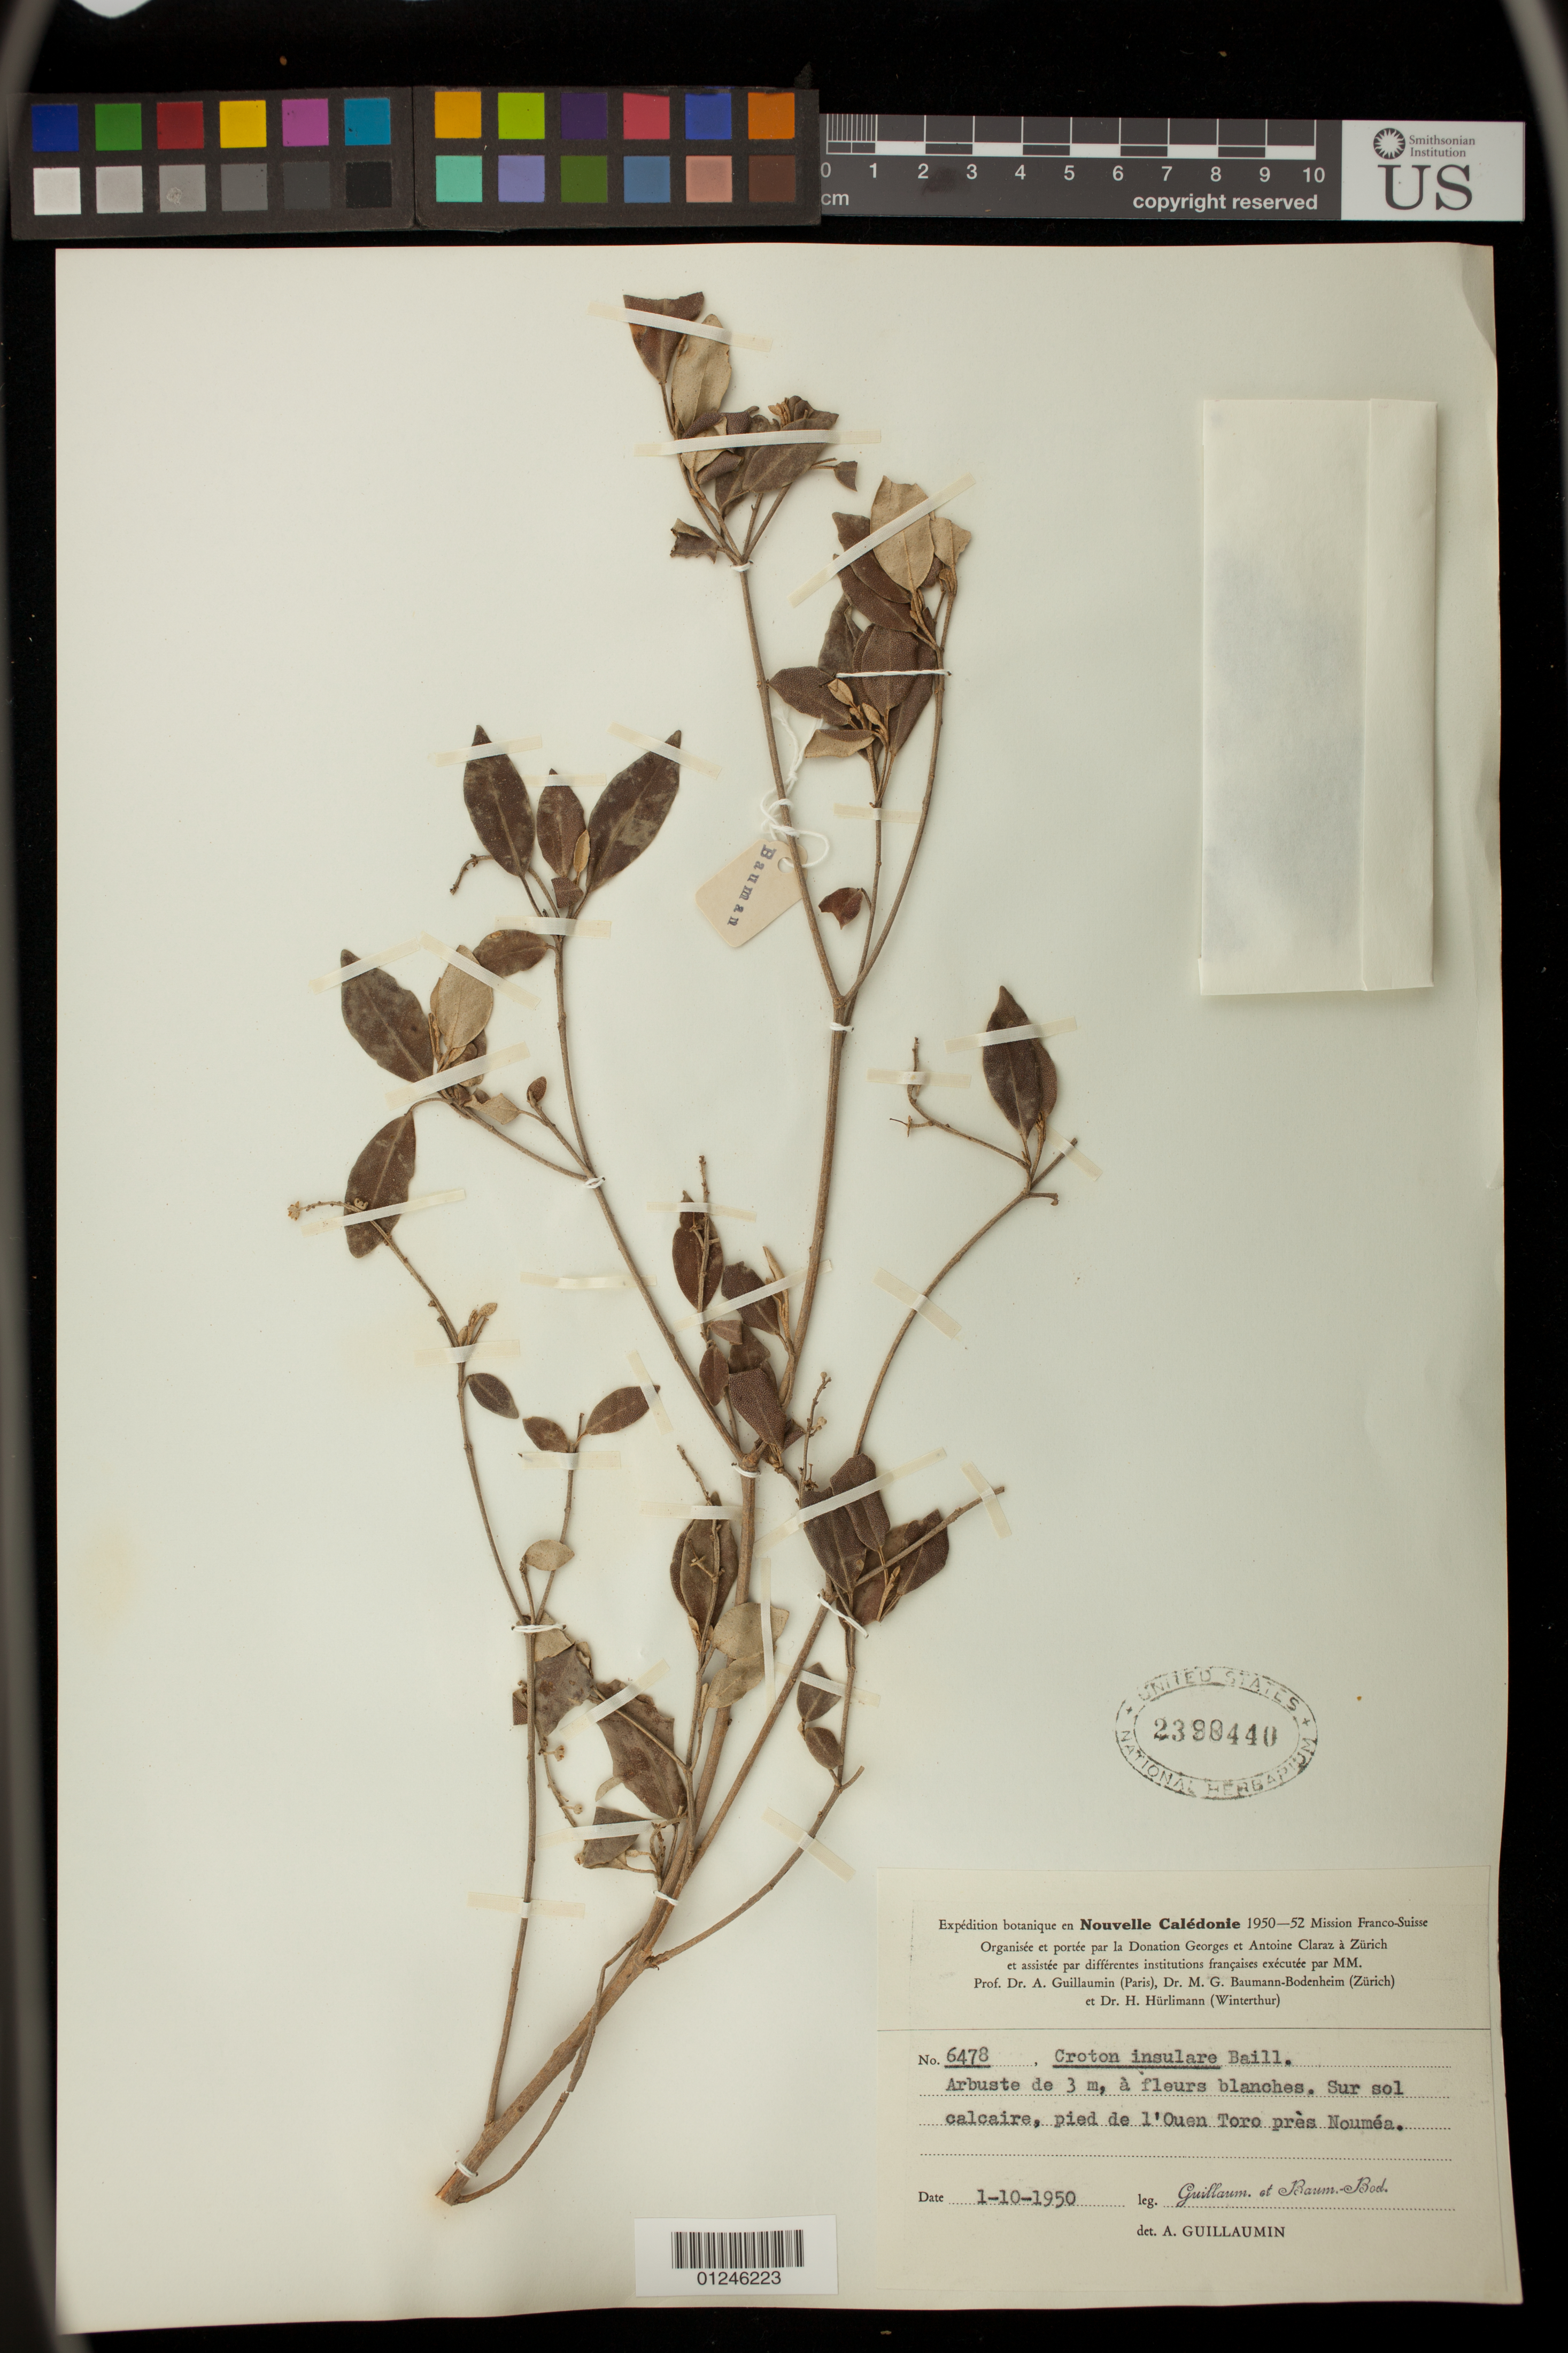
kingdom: Plantae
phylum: Tracheophyta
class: Magnoliopsida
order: Malpighiales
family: Euphorbiaceae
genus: Croton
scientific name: Croton insularis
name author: Baill.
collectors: A. Guillaumin & M. G. Baumann-Bodenheim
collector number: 6478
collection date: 1950-10-01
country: New Caledonia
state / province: South Province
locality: Sur sol calcaire, pied de l'Ouen Toro près Nouméa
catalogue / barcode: US 2390440